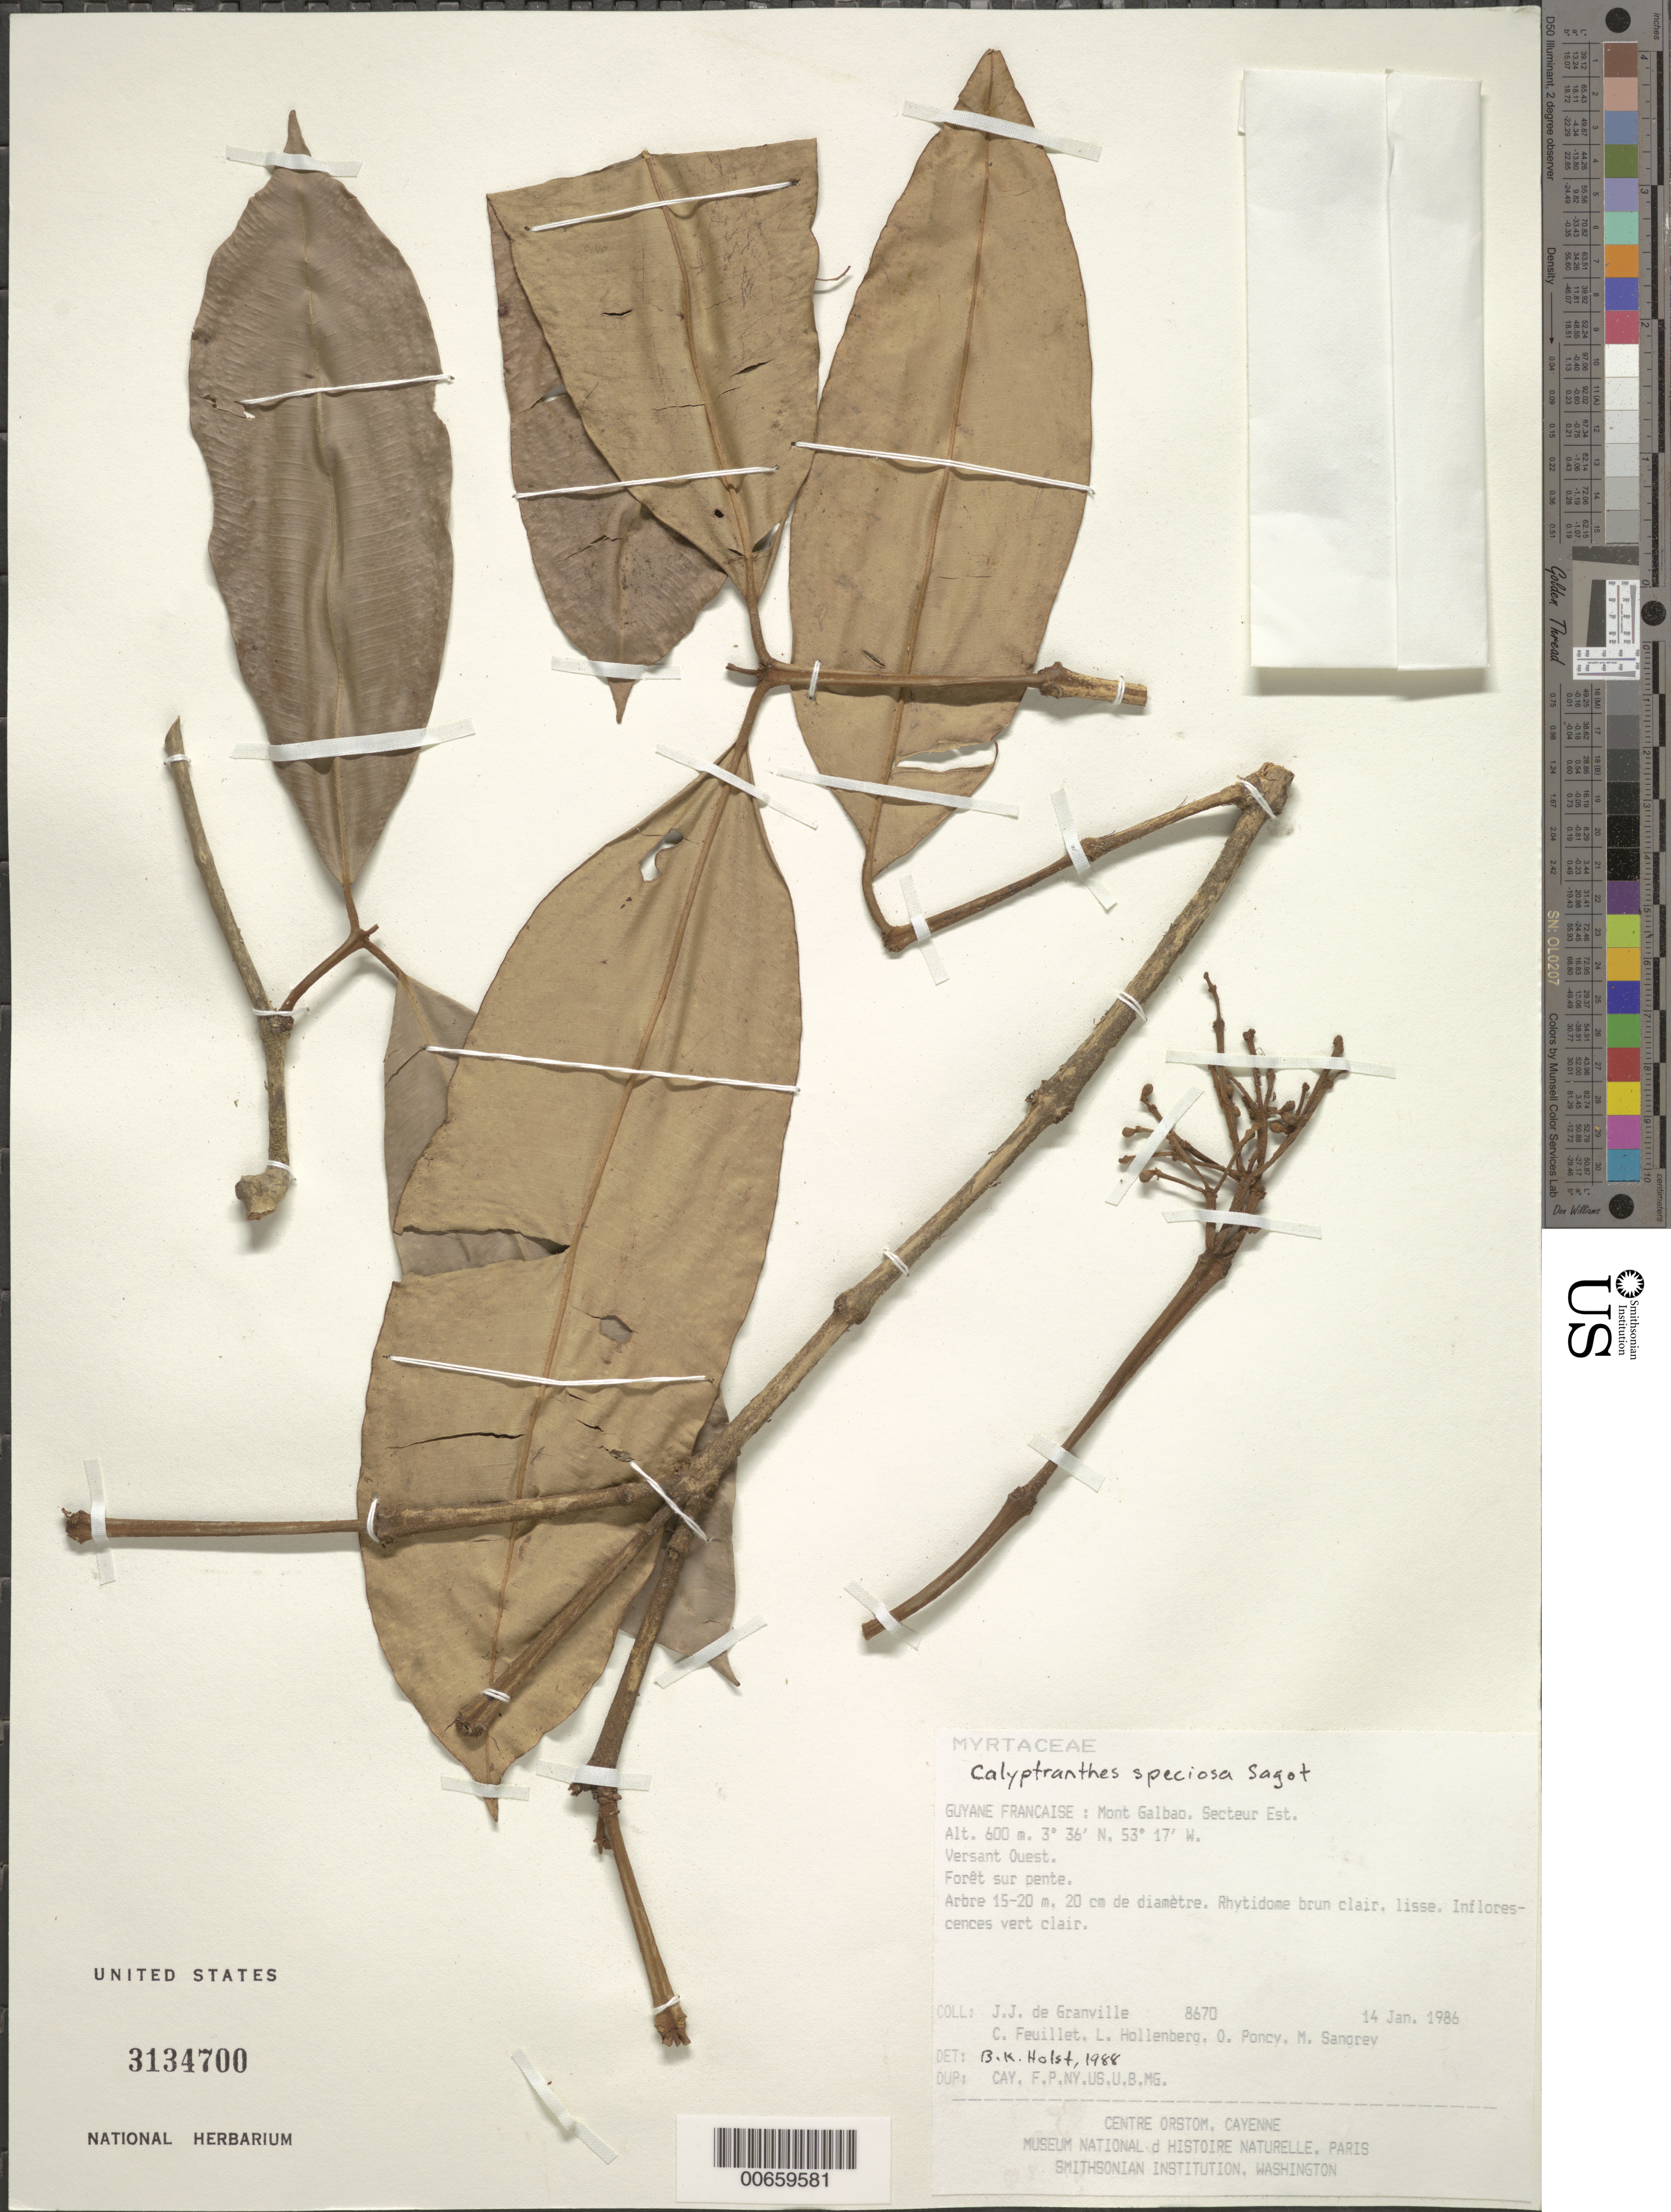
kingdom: Plantae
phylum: Tracheophyta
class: Magnoliopsida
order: Myrtales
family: Myrtaceae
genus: Myrcia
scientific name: Myrcia neospeciosa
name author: A.R. Lourenço & E. Lucas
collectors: J.-J. de Granville, C. Feuillet, L. Hollenberg, O. Poncy & M. S. Sangrey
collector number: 8670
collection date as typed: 14-Jan-86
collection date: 1986-01-14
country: French Guiana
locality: Mont Galbao. Secteur Est. Versant Ouest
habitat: Forêt sur pente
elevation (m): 600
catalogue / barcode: US 3134700